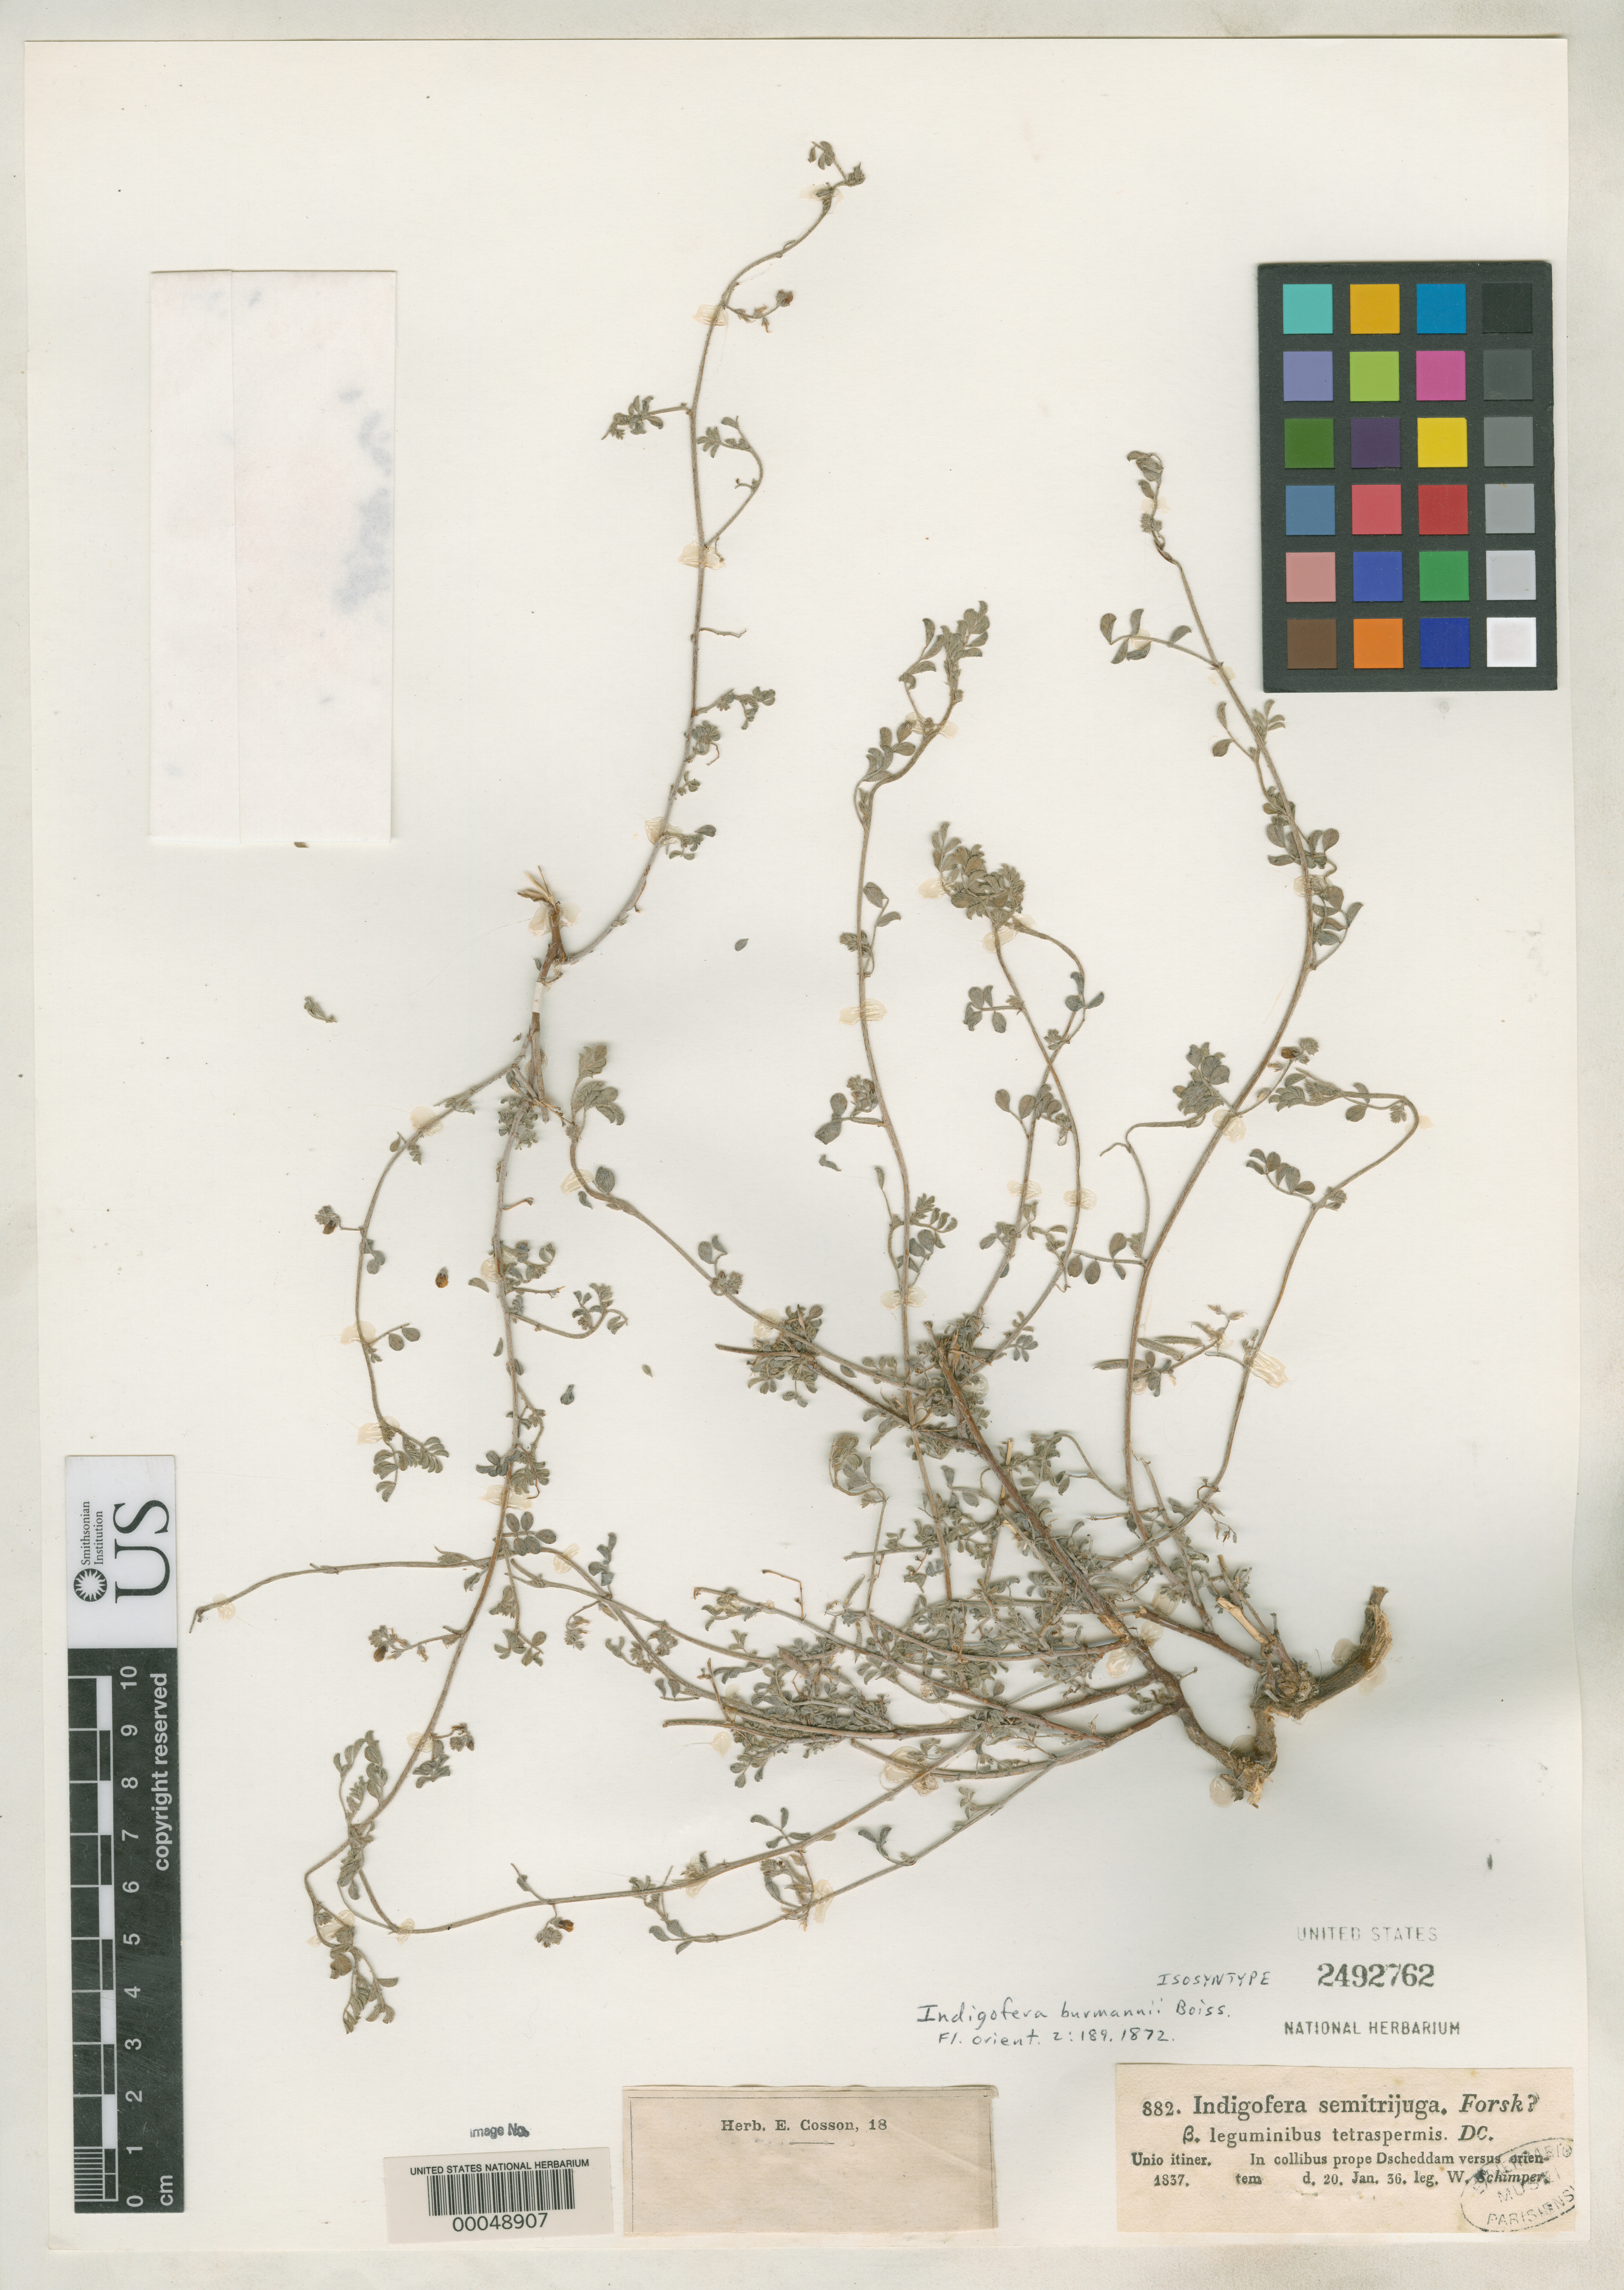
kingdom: Plantae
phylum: Tracheophyta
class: Magnoliopsida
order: Fabales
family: Fabaceae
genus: Indigofera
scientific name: Indigofera burmannii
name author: Boiss.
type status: Isosyntype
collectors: W. P. Schimper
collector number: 882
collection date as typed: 20 Jan 1836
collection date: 1836-01-20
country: Saudi Arabia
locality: In collibus prope Dscheddam versus Orientem.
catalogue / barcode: US 2492762